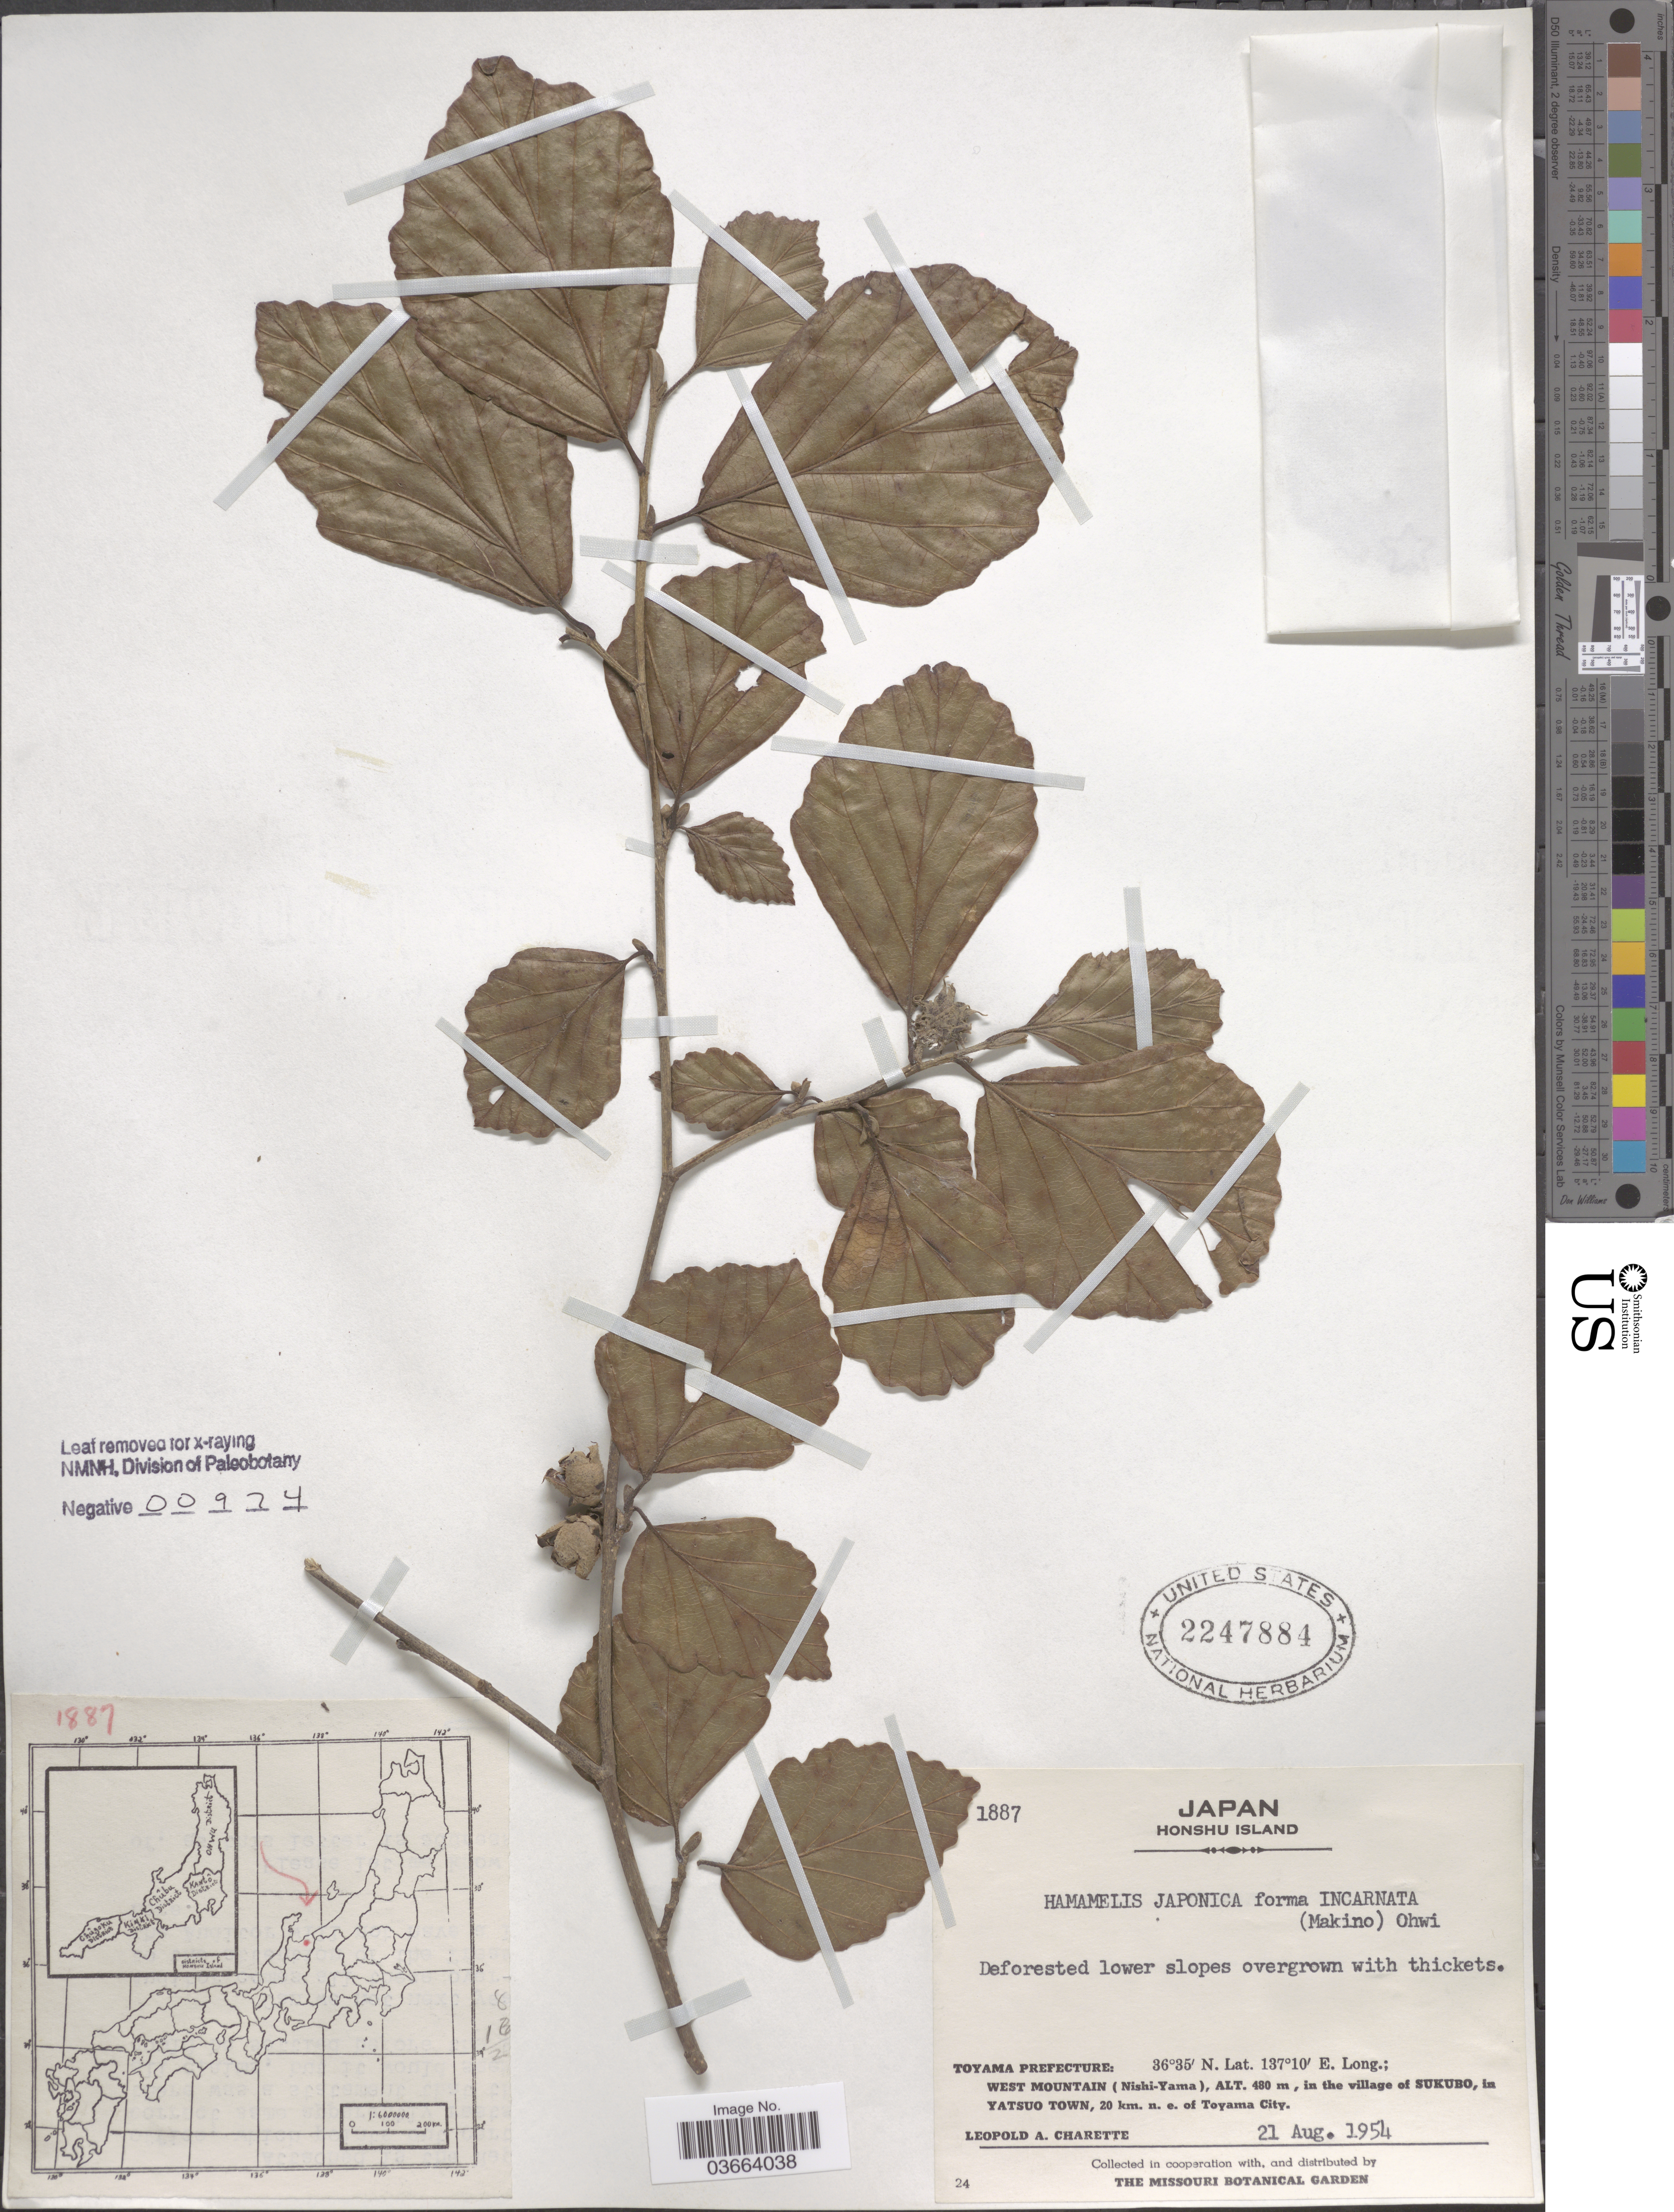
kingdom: Plantae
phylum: Tracheophyta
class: Magnoliopsida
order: Saxifragales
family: Hamamelidaceae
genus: Hamamelis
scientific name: Hamamelis japonica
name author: Siebold & Zucc.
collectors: L. A. Charette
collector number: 1887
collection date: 1954-08-21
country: Japan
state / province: Toyama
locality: Honshu Island. Toyama Prefecture: West Mountain (Nishi-Yama), in the village of Sukubo, in Yatsuo Town, 20 km. n.e. of Toyama City.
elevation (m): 480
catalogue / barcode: US 2247884